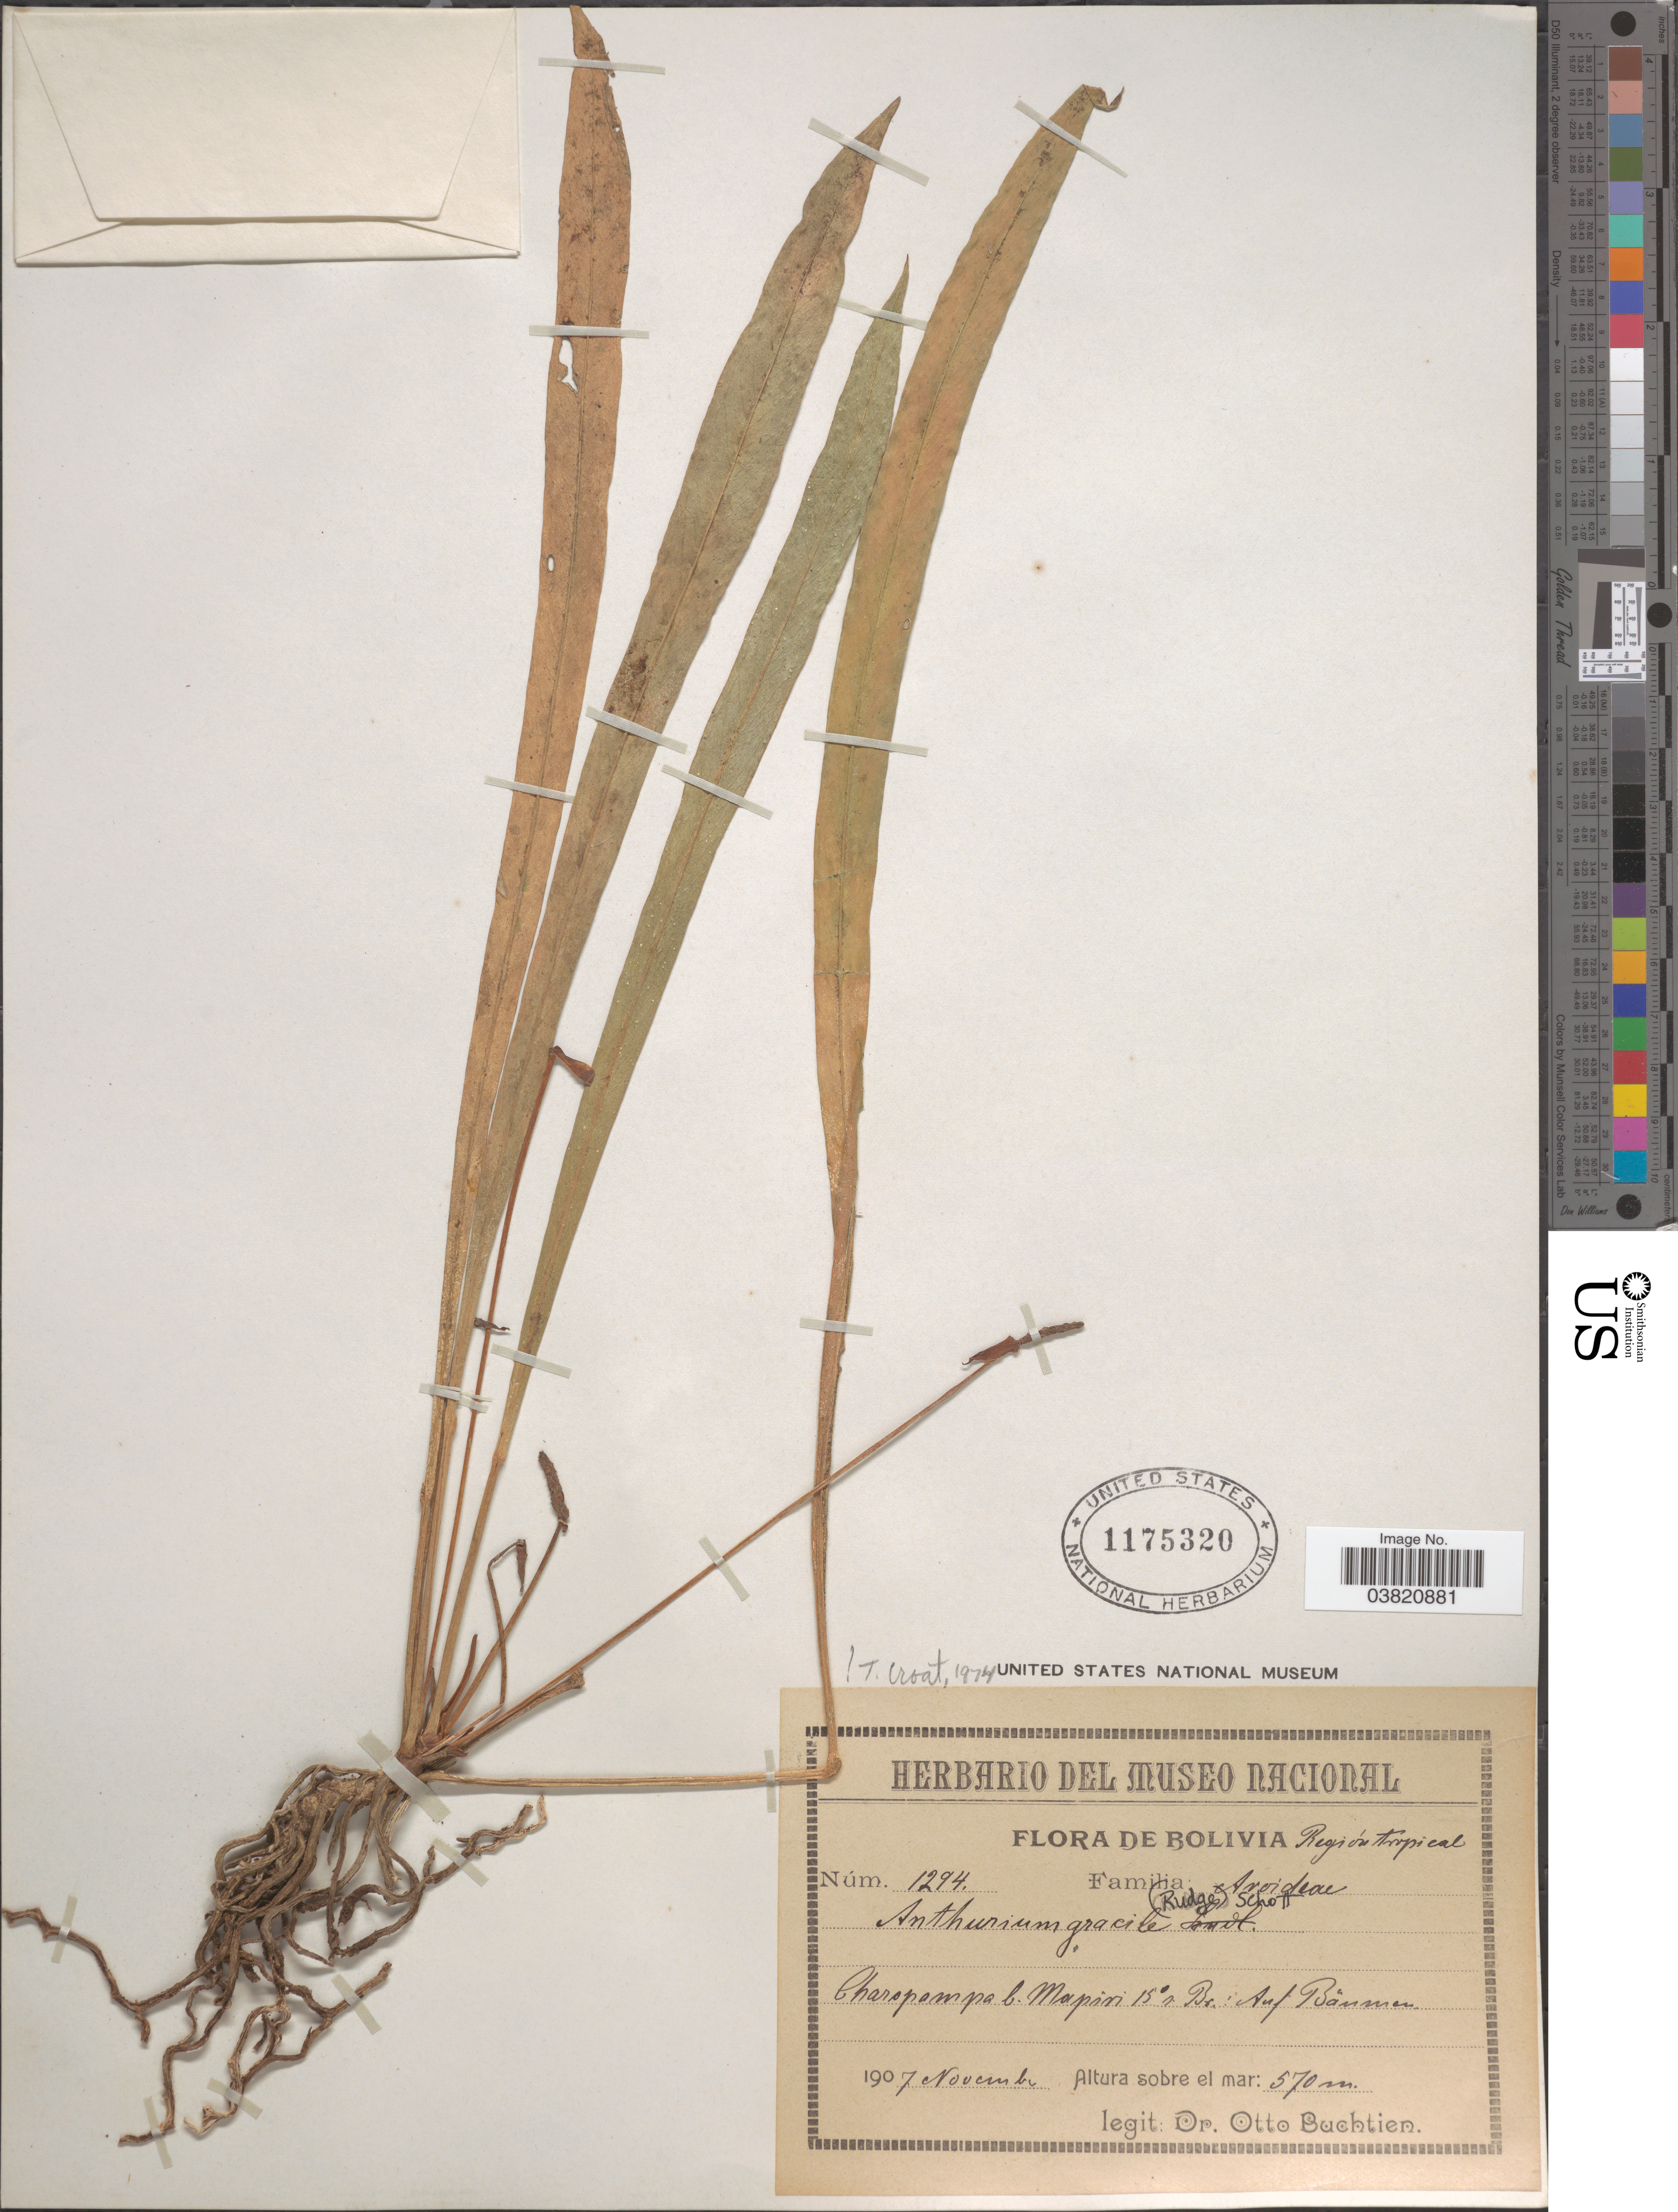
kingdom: Plantae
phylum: Tracheophyta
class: Liliopsida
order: Alismatales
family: Araceae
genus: Anthurium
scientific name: Anthurium gracile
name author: (Rudge) Schott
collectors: O. Buchtien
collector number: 1294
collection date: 1907-11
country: Bolivia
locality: Región Tropical. Charopampa l. Mapiri 15°s.. Br.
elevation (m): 570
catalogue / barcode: US 1175320